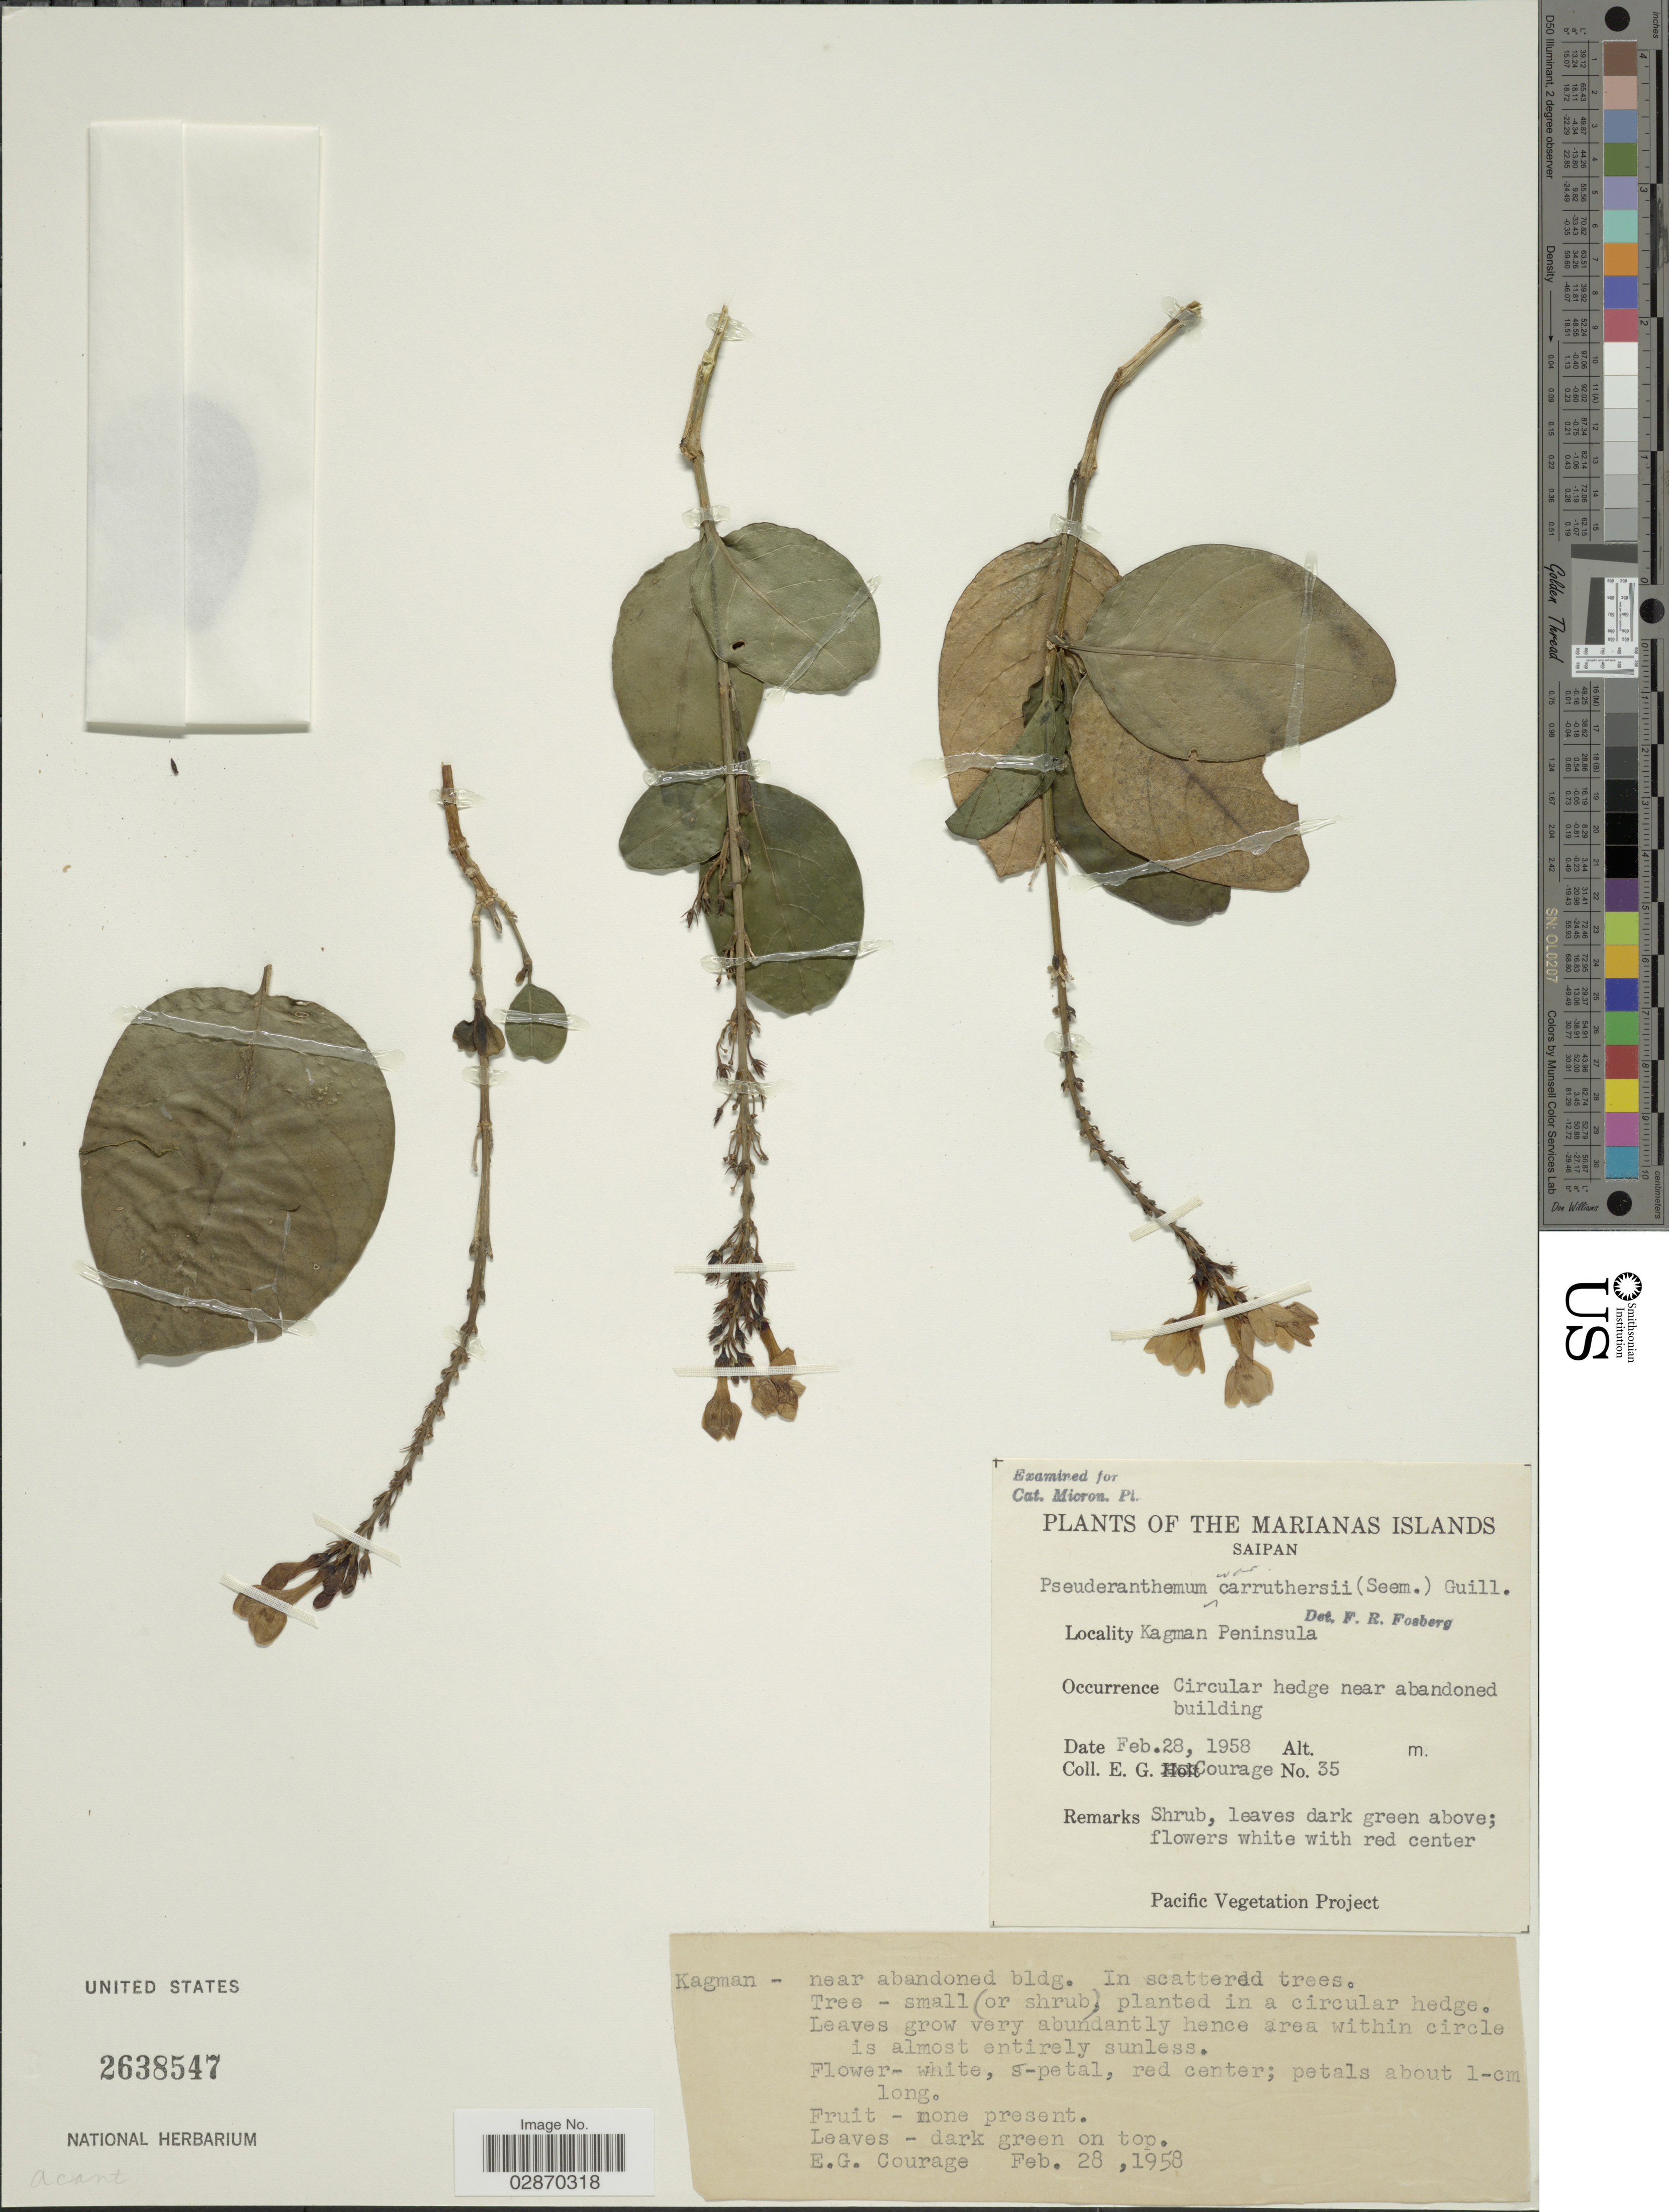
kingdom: Plantae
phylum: Tracheophyta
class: Magnoliopsida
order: Lamiales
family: Acanthaceae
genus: Pseuderanthemum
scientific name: Pseuderanthemum carruthersii var. carruthersii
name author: (Seem.) Guillaumin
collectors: E. Courage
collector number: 35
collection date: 1958-02-28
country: Northern Mariana Islands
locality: Marianas Islands. Kagman Peninsula. Circular hedge near abandoned building.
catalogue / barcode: US 2638547